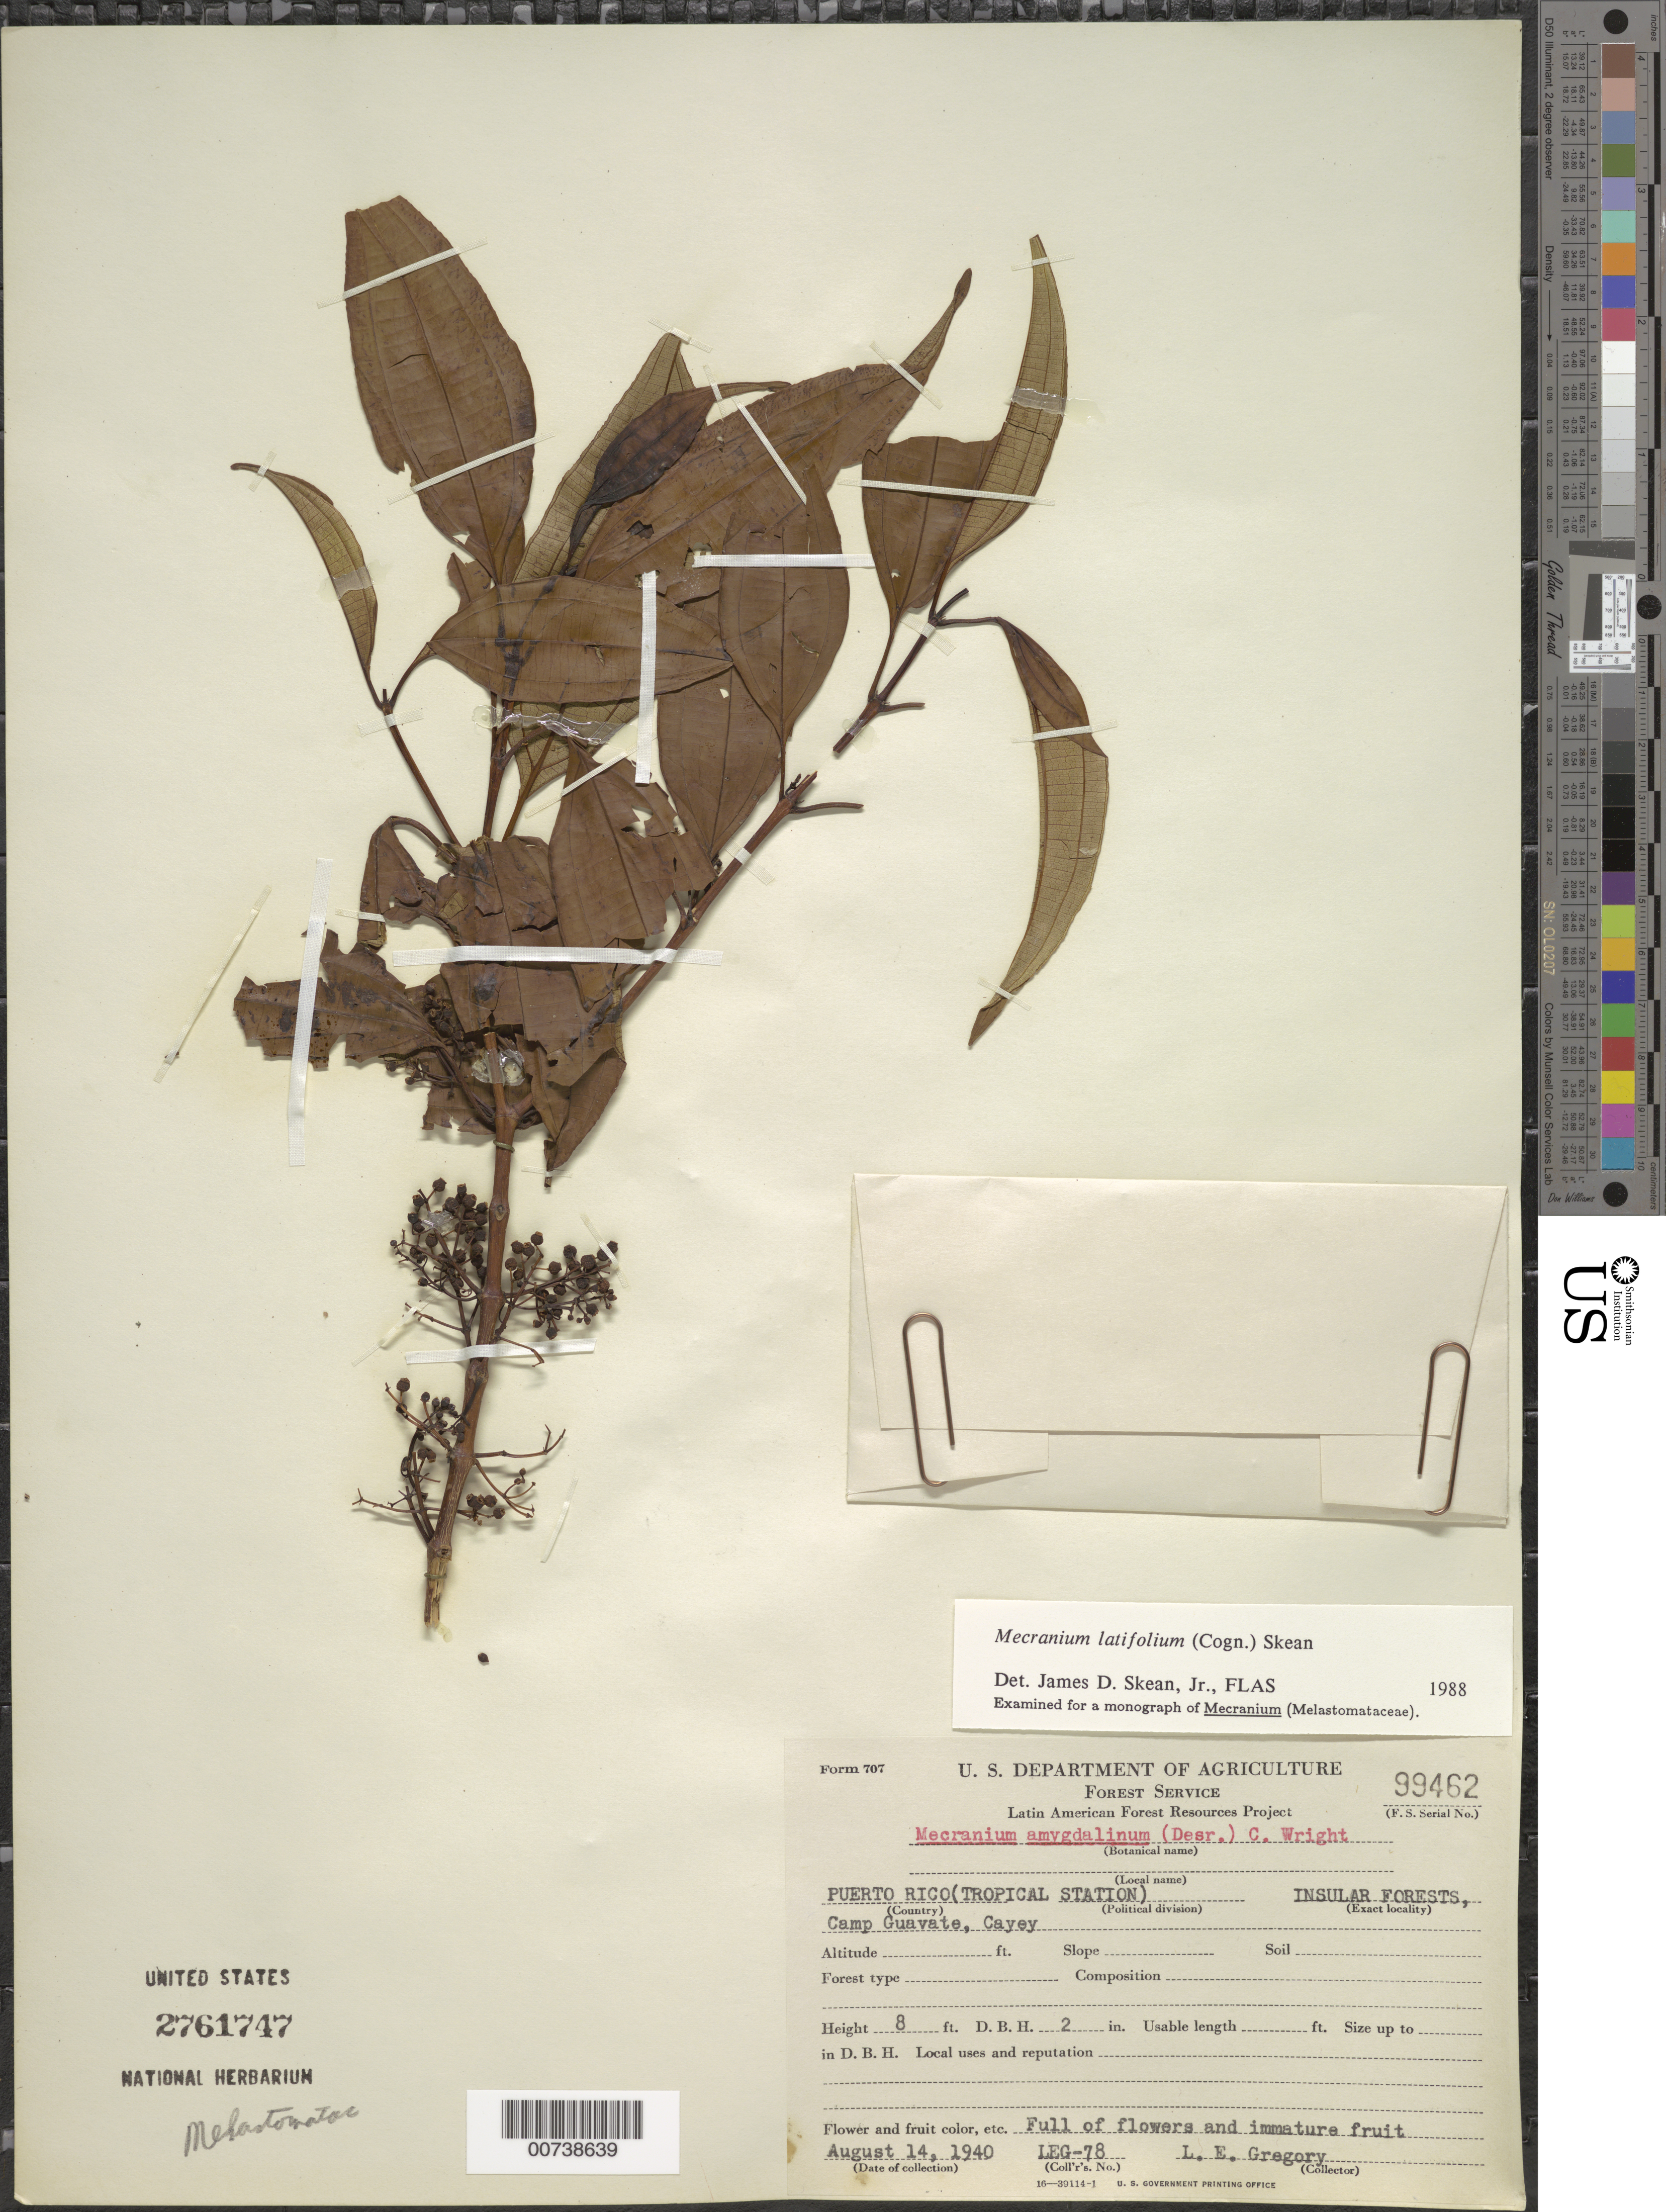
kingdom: Plantae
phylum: Tracheophyta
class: Magnoliopsida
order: Myrtales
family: Melastomataceae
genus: Mecranium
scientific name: Mecranium latifolium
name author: (Cogn.) Skean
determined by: Skean, J. D., Jr.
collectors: L. E. Gregory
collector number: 78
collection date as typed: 14 Aug 1940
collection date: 1940-08-14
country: Puerto Rico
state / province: Cayey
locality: Insular Forest, Camp. Guavate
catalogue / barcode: US 2761747